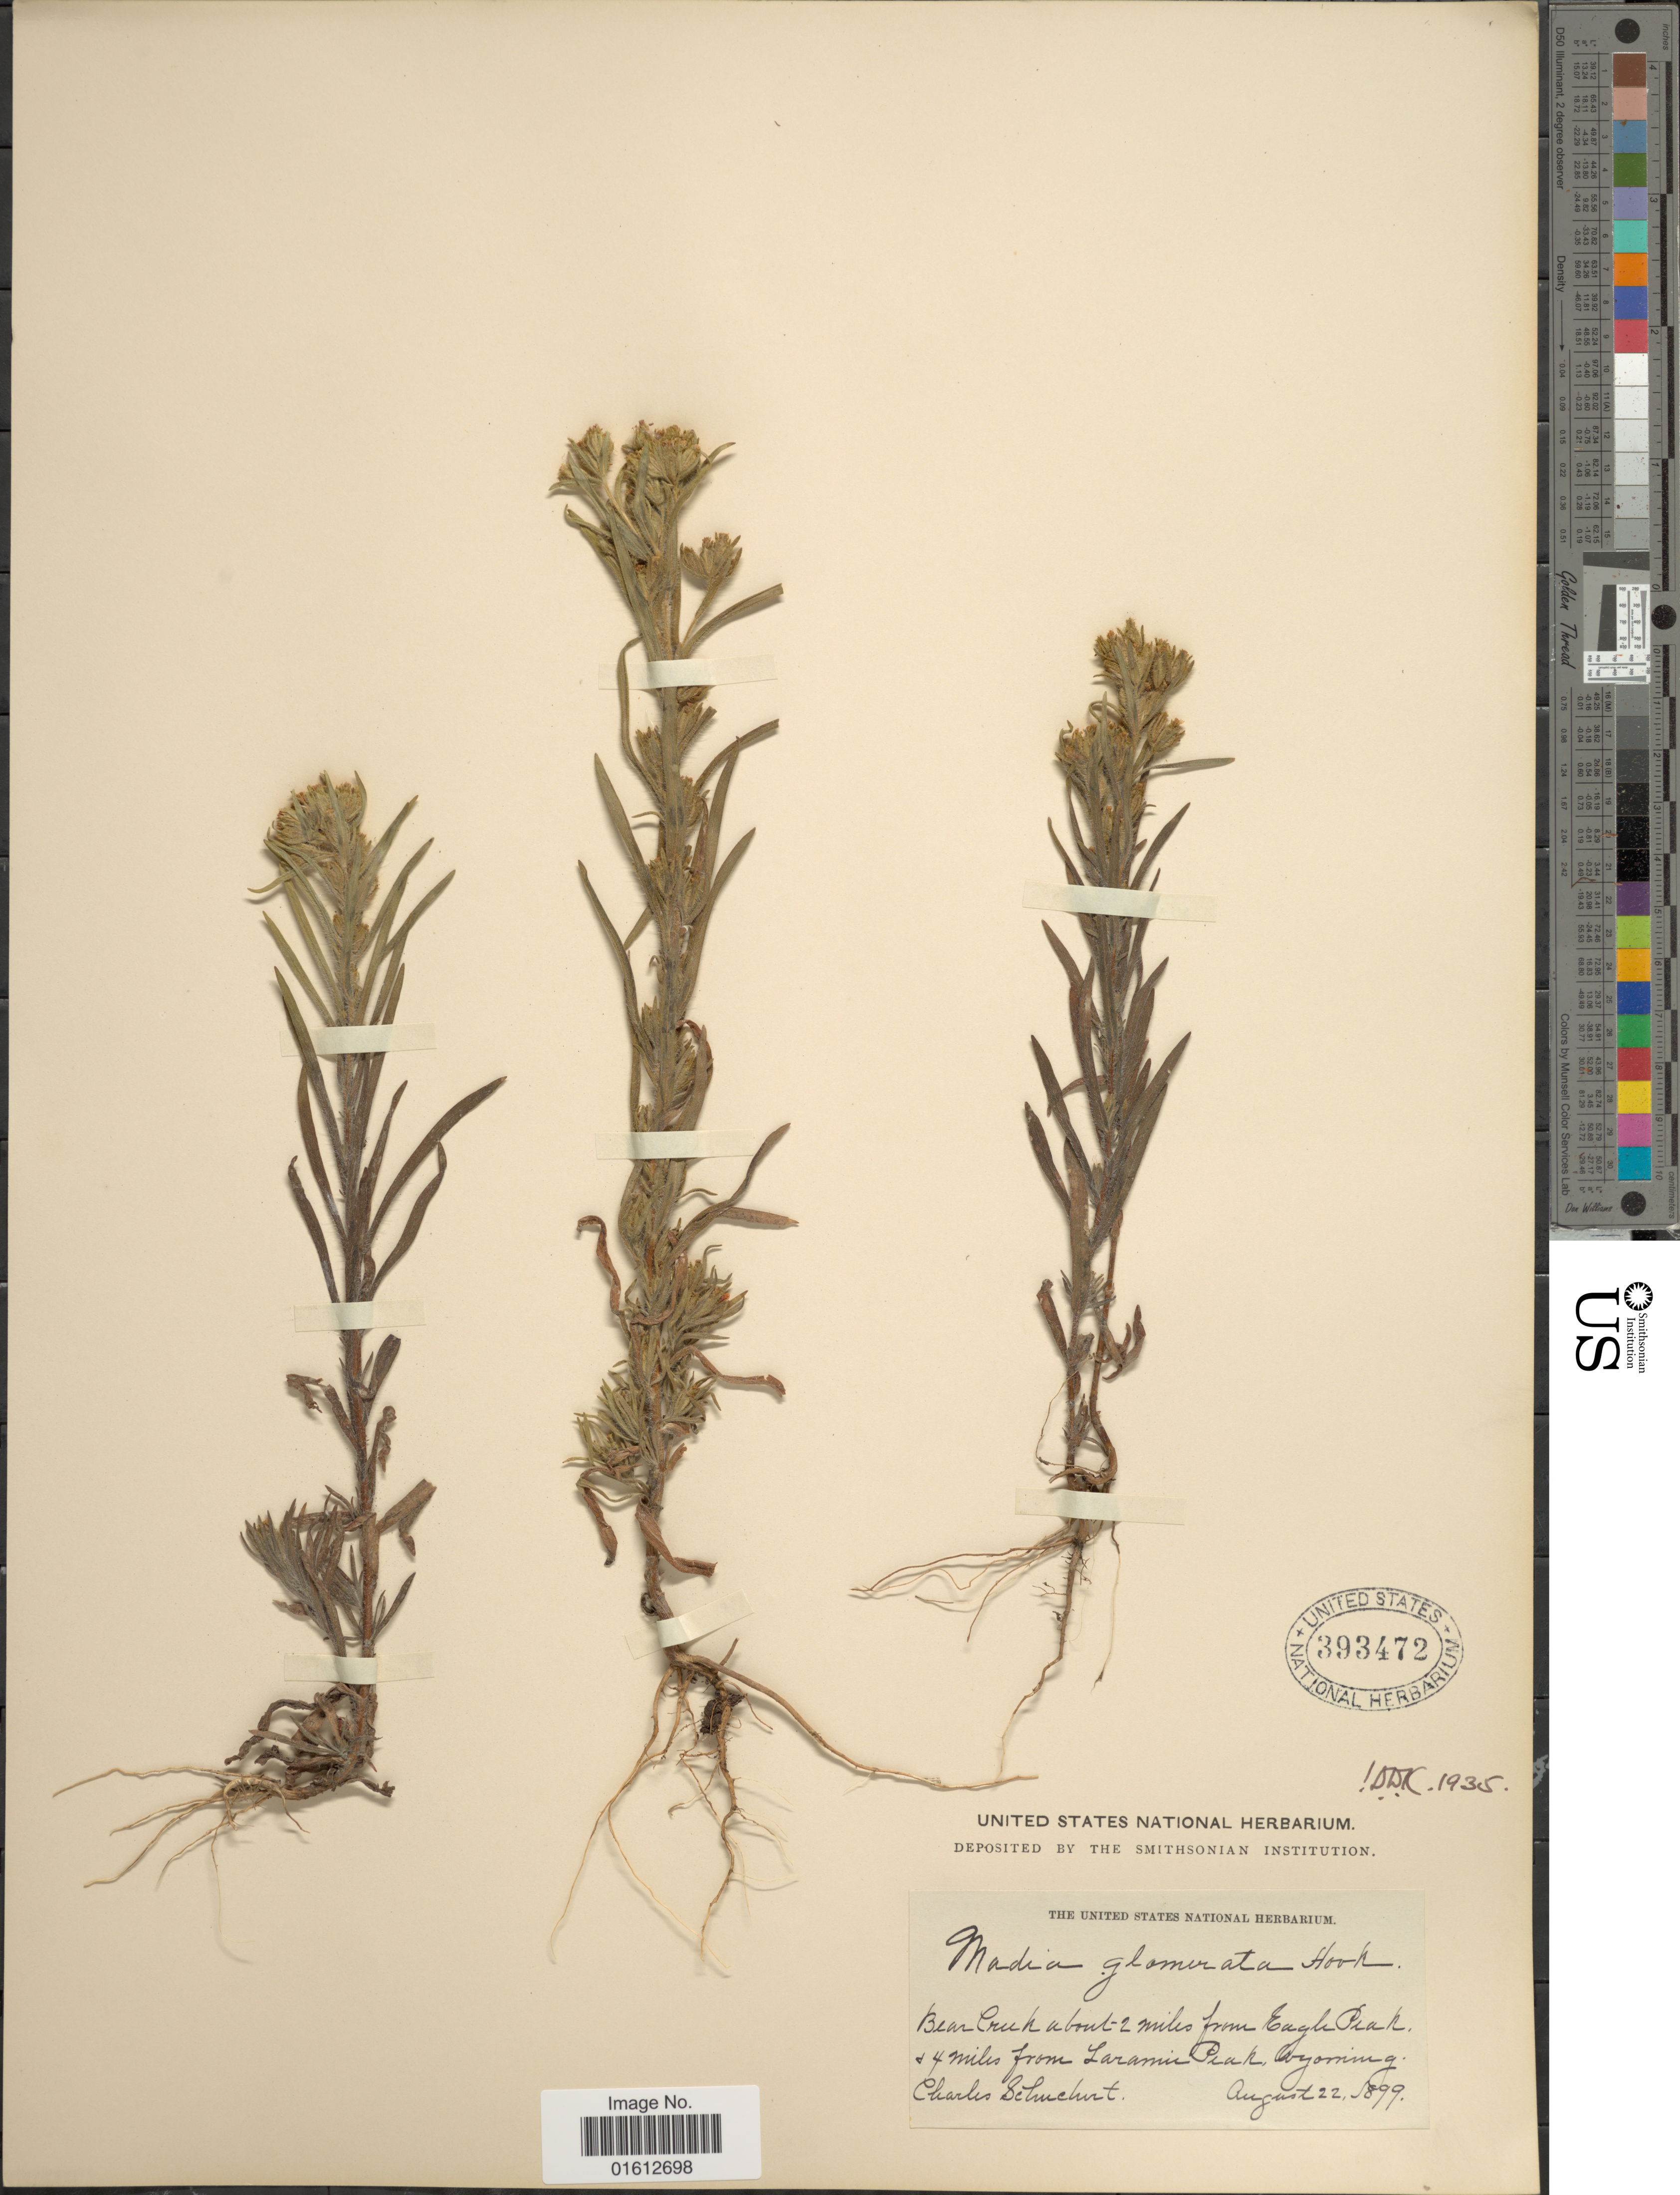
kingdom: Plantae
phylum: Tracheophyta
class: Magnoliopsida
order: Asterales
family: Asteraceae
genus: Madia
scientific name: Madia glomerata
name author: Hook.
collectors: C. Schuchert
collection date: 1899-08-22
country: United States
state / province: Wyoming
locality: Bear Creek about 2 miles from Eagle Peak, 4 miles from Laramie Peak.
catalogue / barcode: US 393472